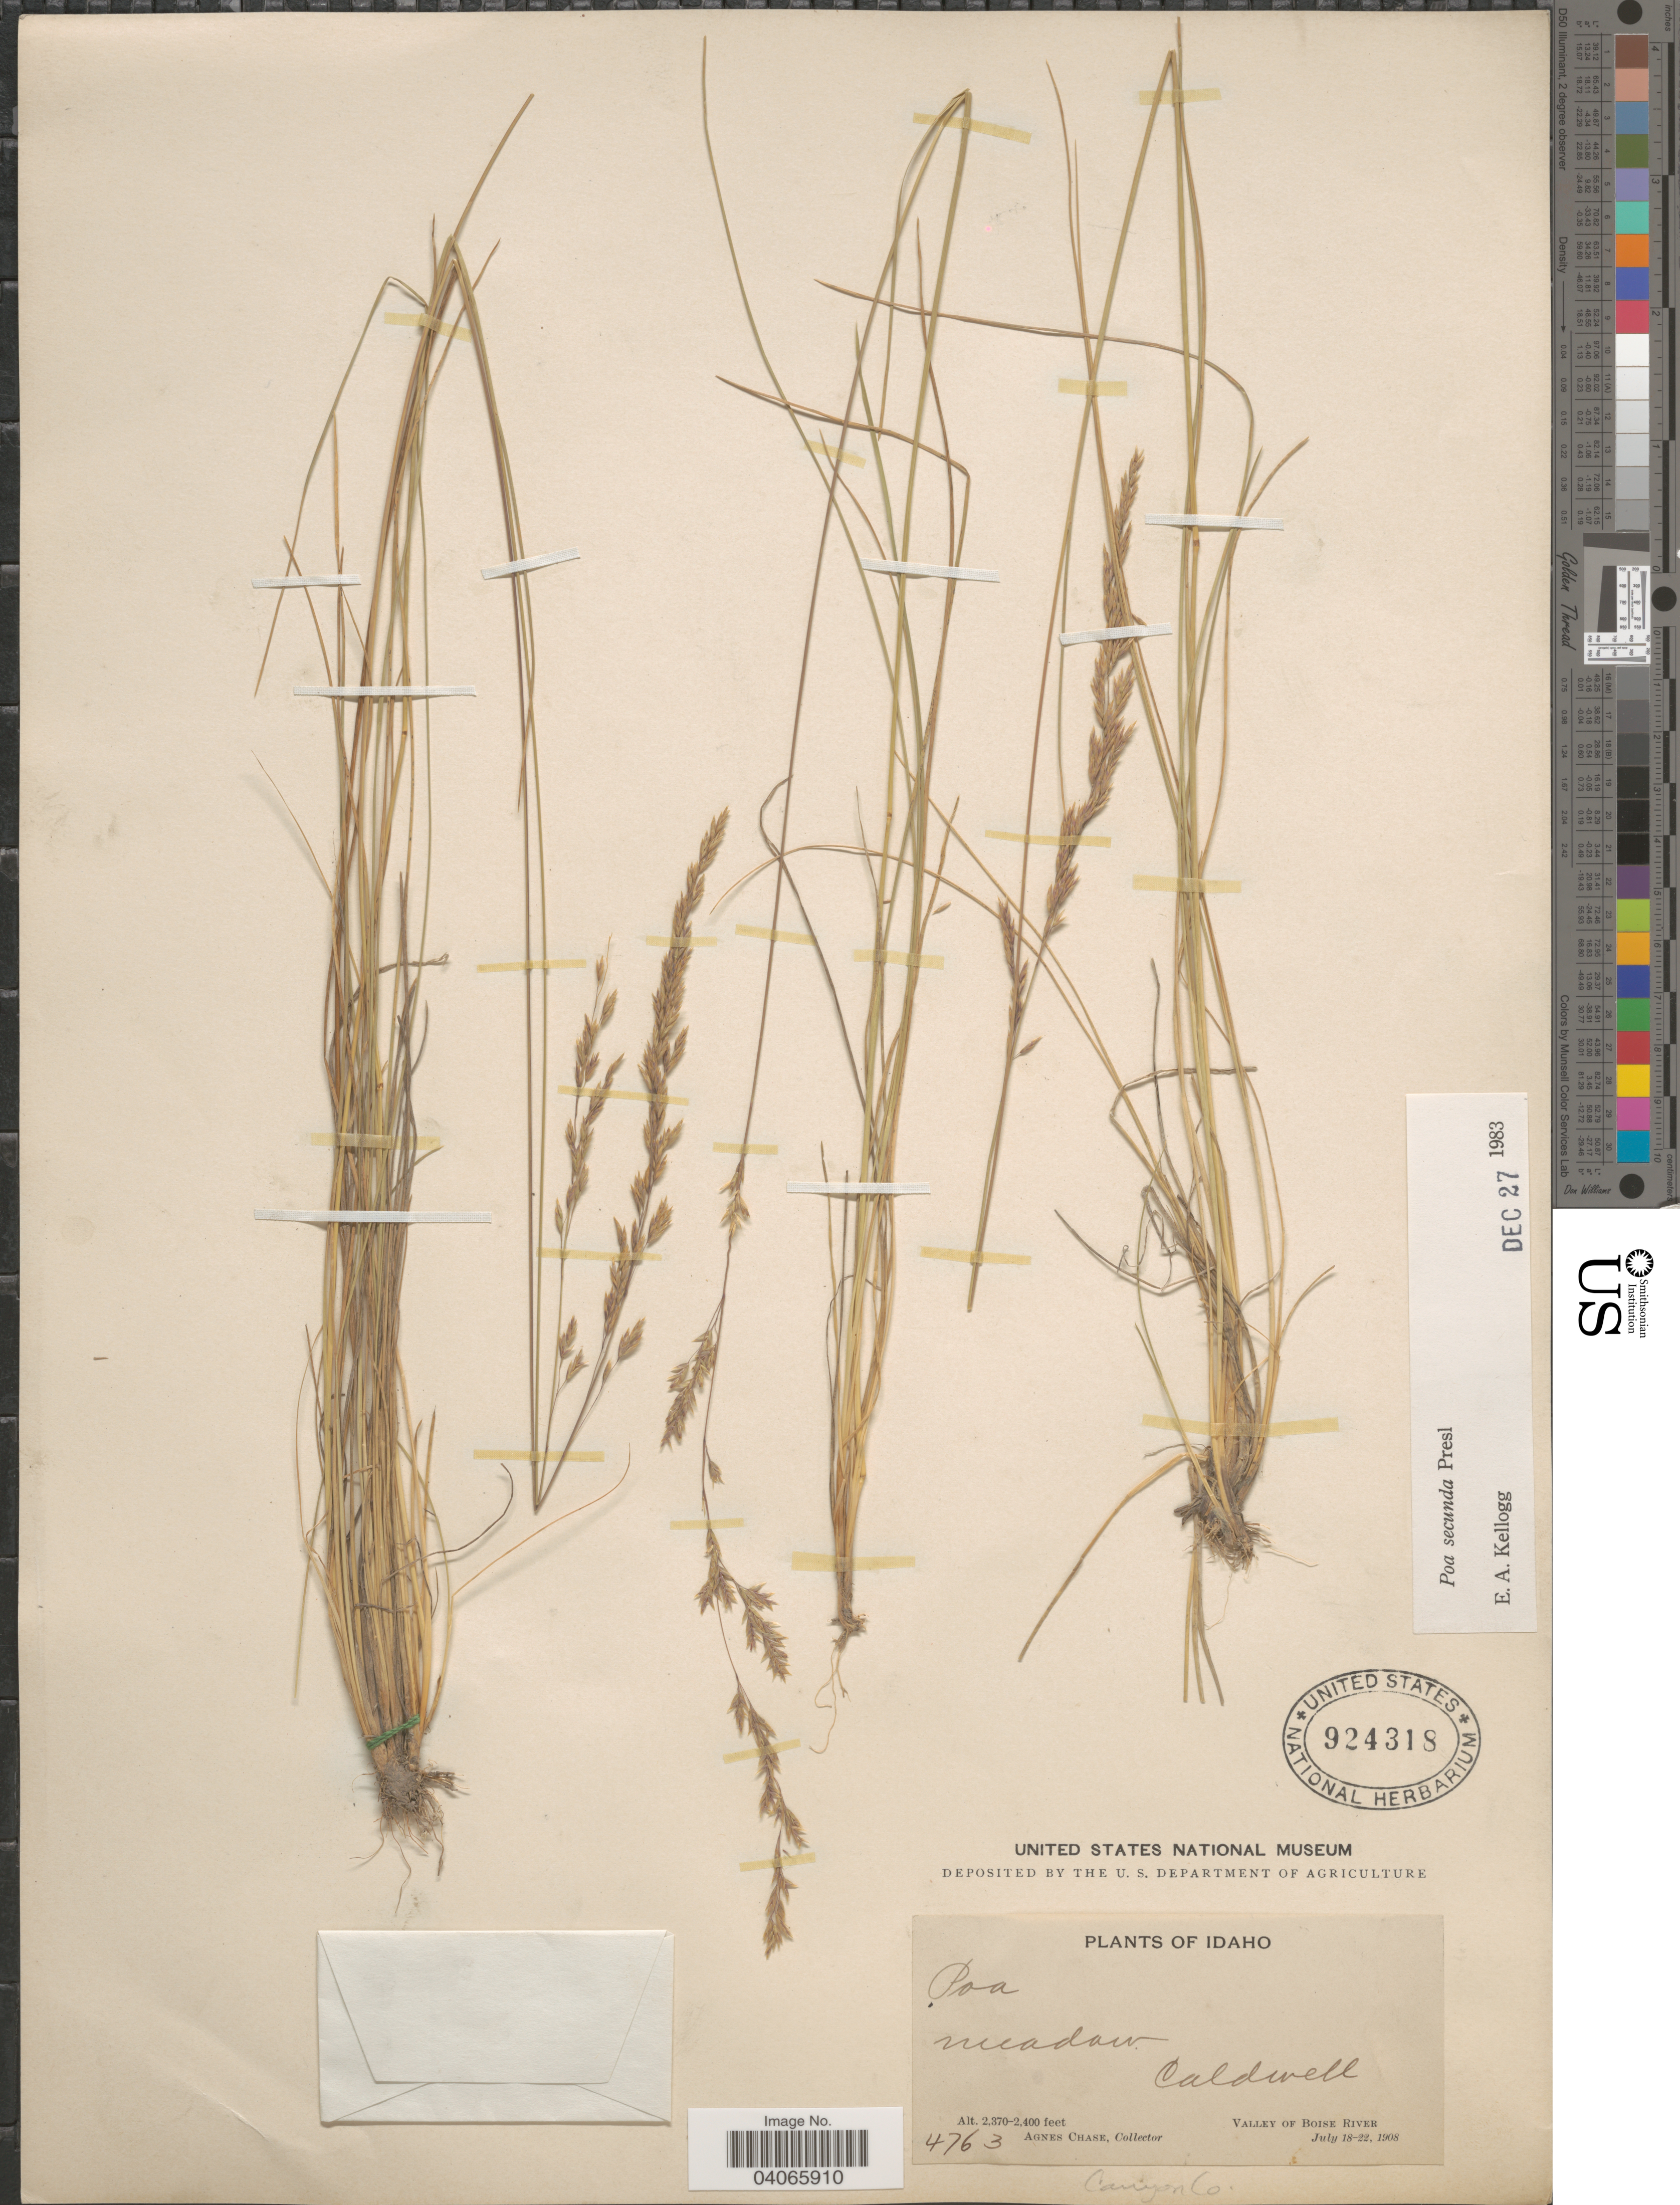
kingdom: Plantae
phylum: Tracheophyta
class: Liliopsida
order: Poales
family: Poaceae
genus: Poa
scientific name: Poa secunda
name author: J. Presl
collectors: A. Chase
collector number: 4763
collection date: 1908-07-18/1908-07-22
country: United States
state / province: Idaho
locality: Caldwell. Valley of Boise River. Canyon Co.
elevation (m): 722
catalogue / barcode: US 924318